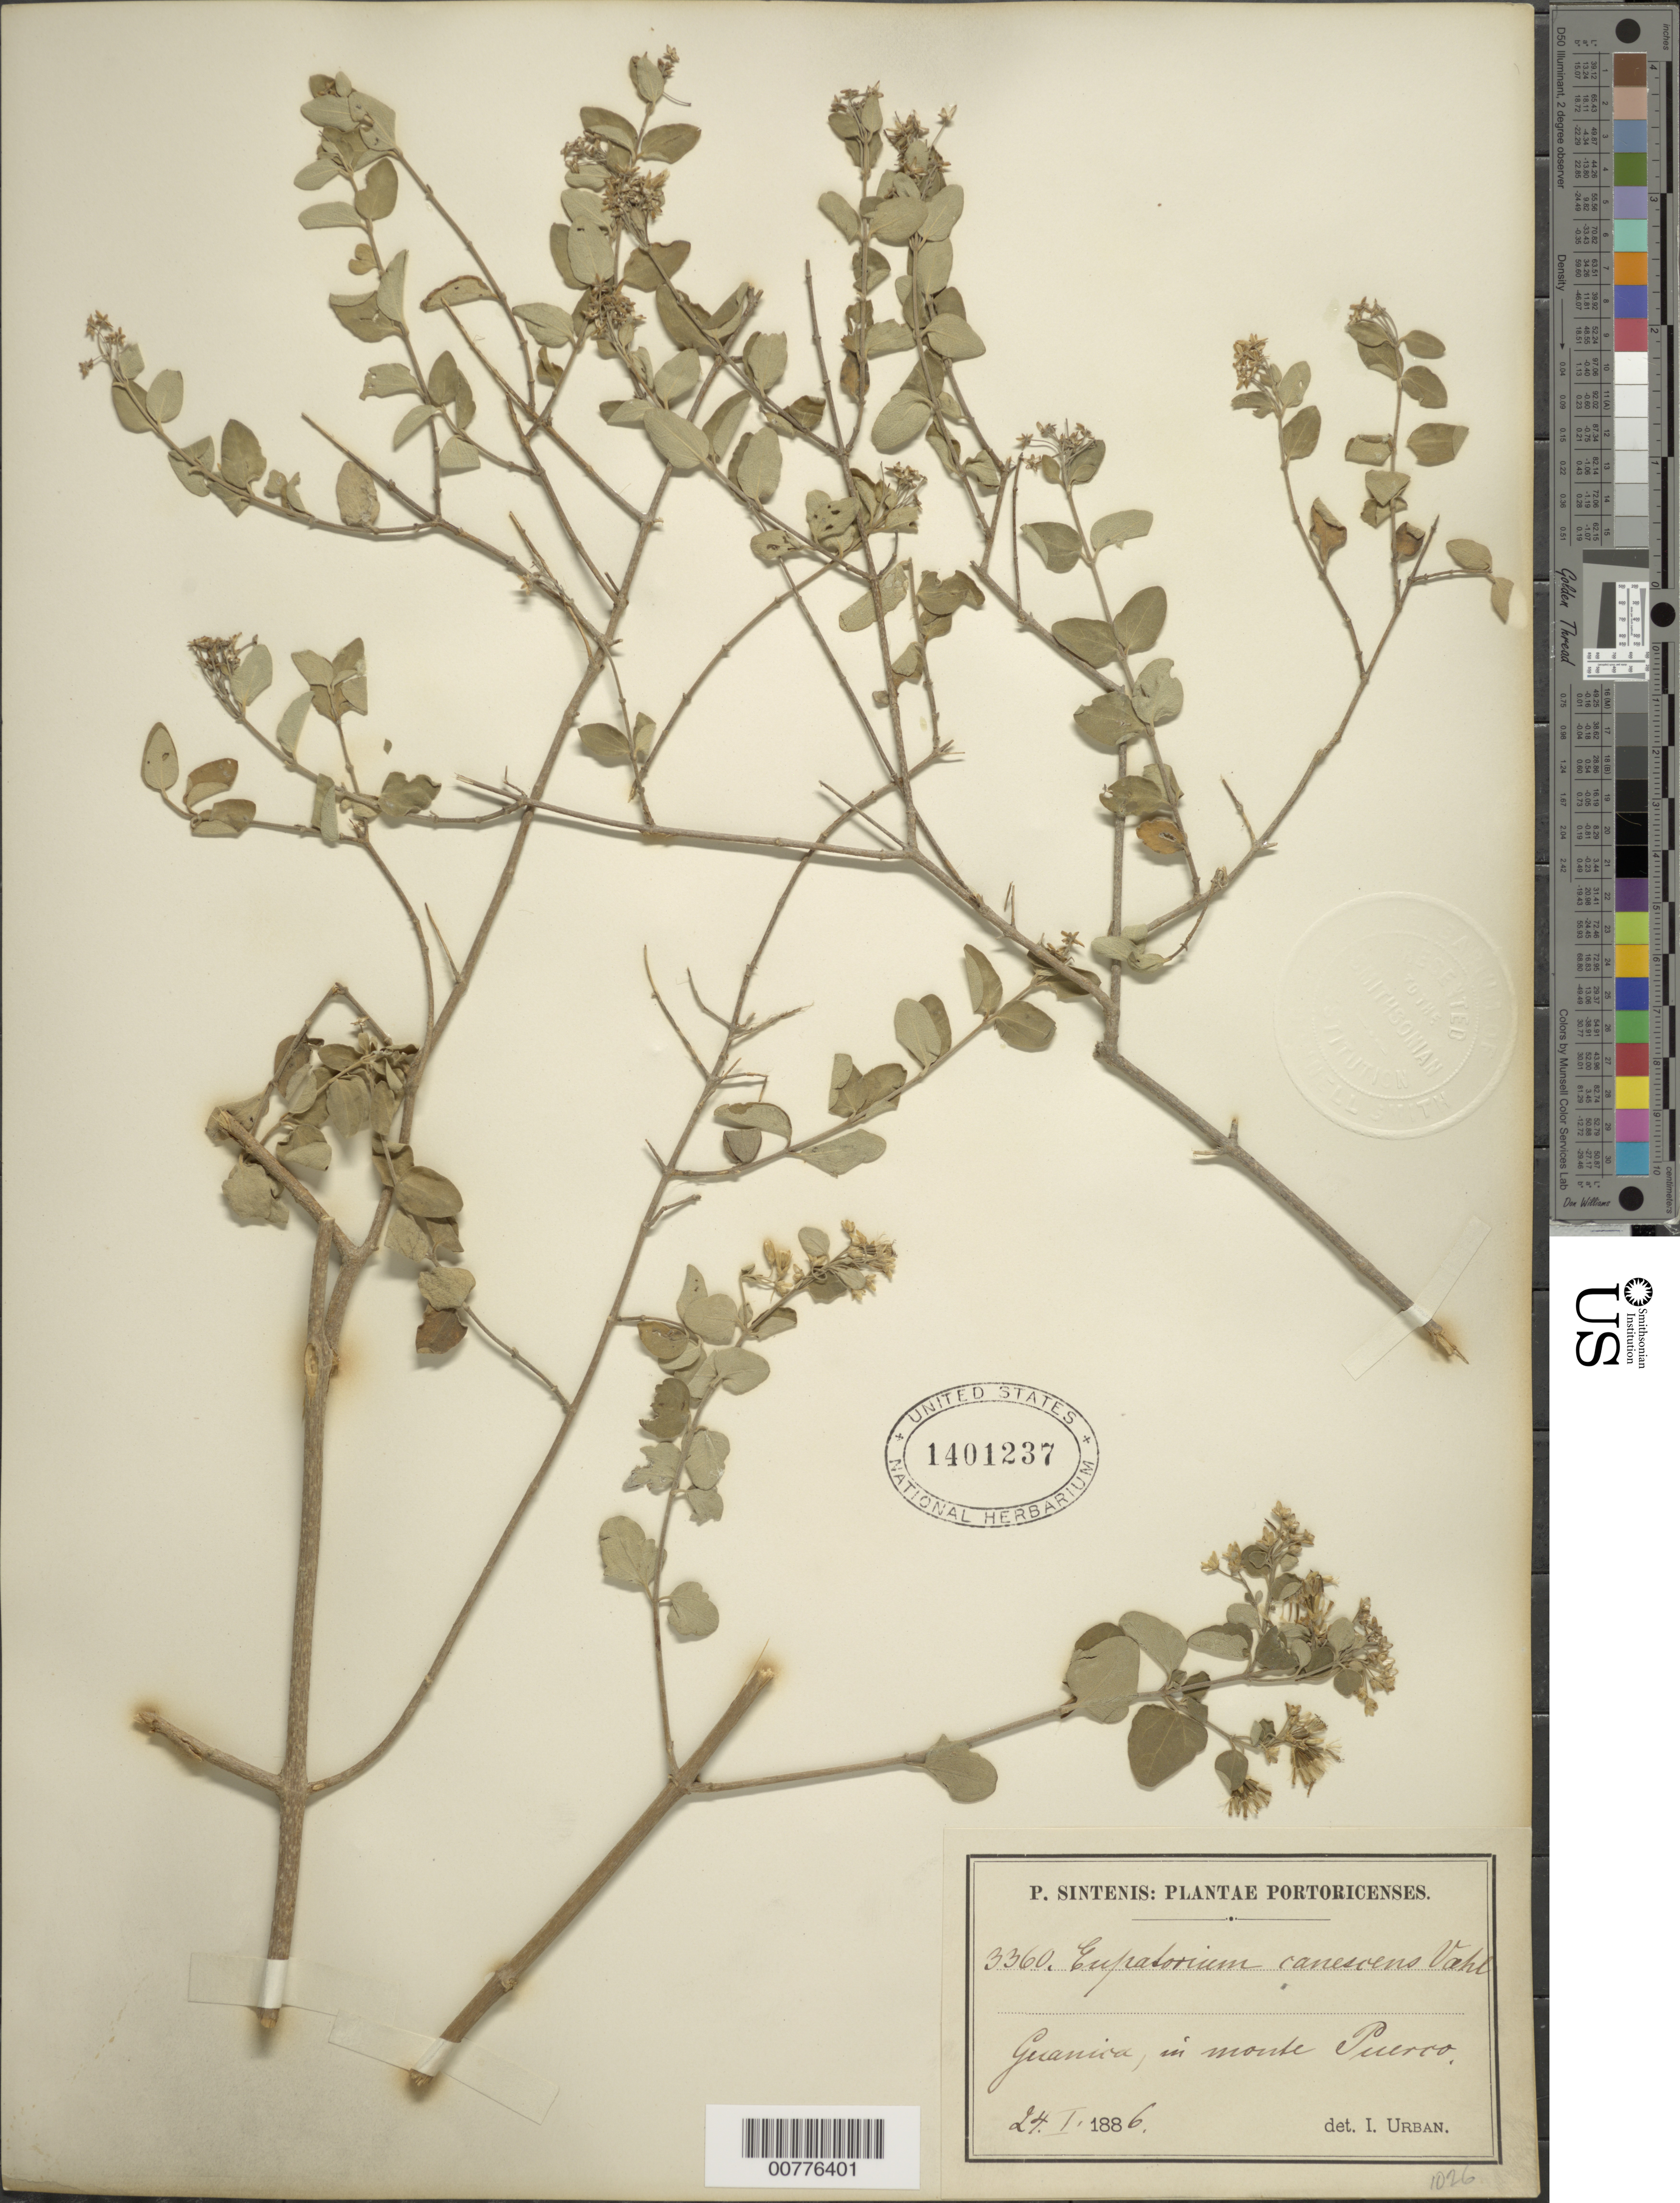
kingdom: Plantae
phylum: Tracheophyta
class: Magnoliopsida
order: Asterales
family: Asteraceae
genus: Chromolaena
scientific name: Chromolaena sinuata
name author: (Lam.) R.M. King & H. Rob.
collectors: P. Sintenis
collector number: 3360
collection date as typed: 24 Jan 1886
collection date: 1886-01-24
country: Puerto Rico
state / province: Guánica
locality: Guanica, in monte Puerco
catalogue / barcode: US 1401237